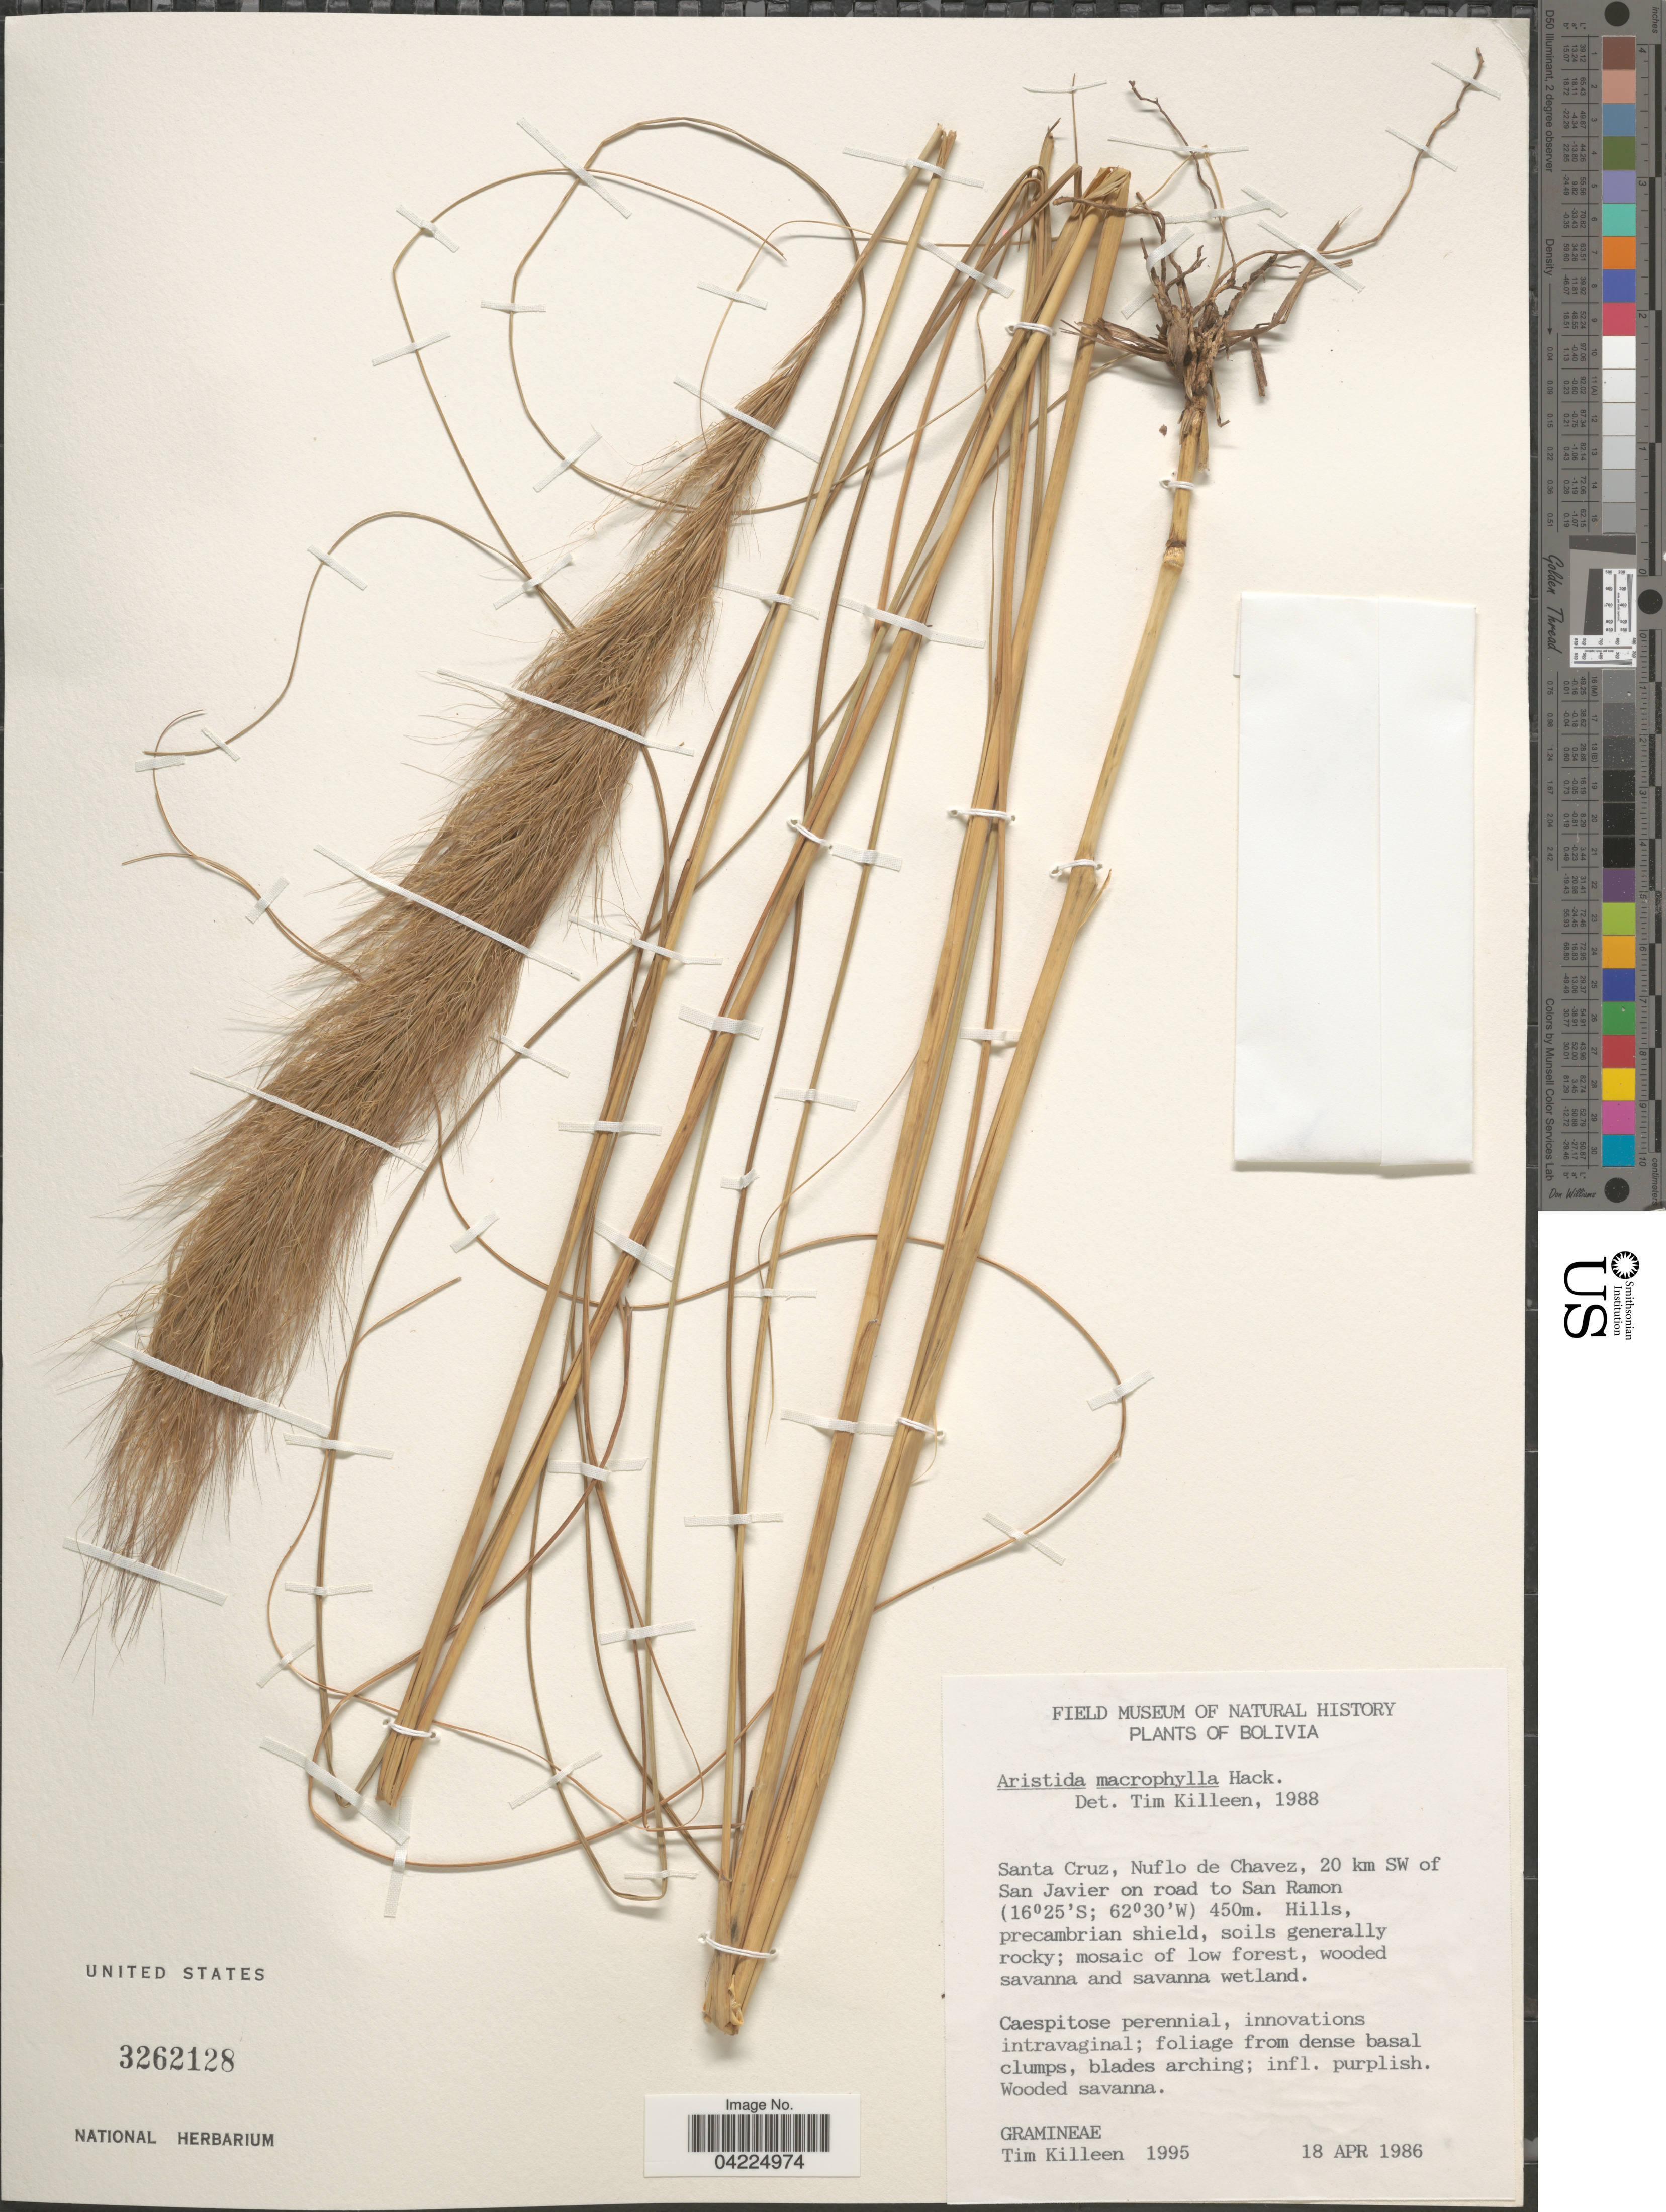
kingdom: Plantae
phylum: Tracheophyta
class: Liliopsida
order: Poales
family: Poaceae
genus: Aristida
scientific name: Aristida macrophylla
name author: Hack.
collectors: T. J. Killeen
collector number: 1995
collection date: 1986-04-18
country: Bolivia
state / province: Santa Cruz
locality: Nuflo de Chavez, 20 km SW of San Javier on road to San Ramon. Hills, precambrian shield,soils generally rocky.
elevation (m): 450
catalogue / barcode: US 3262128